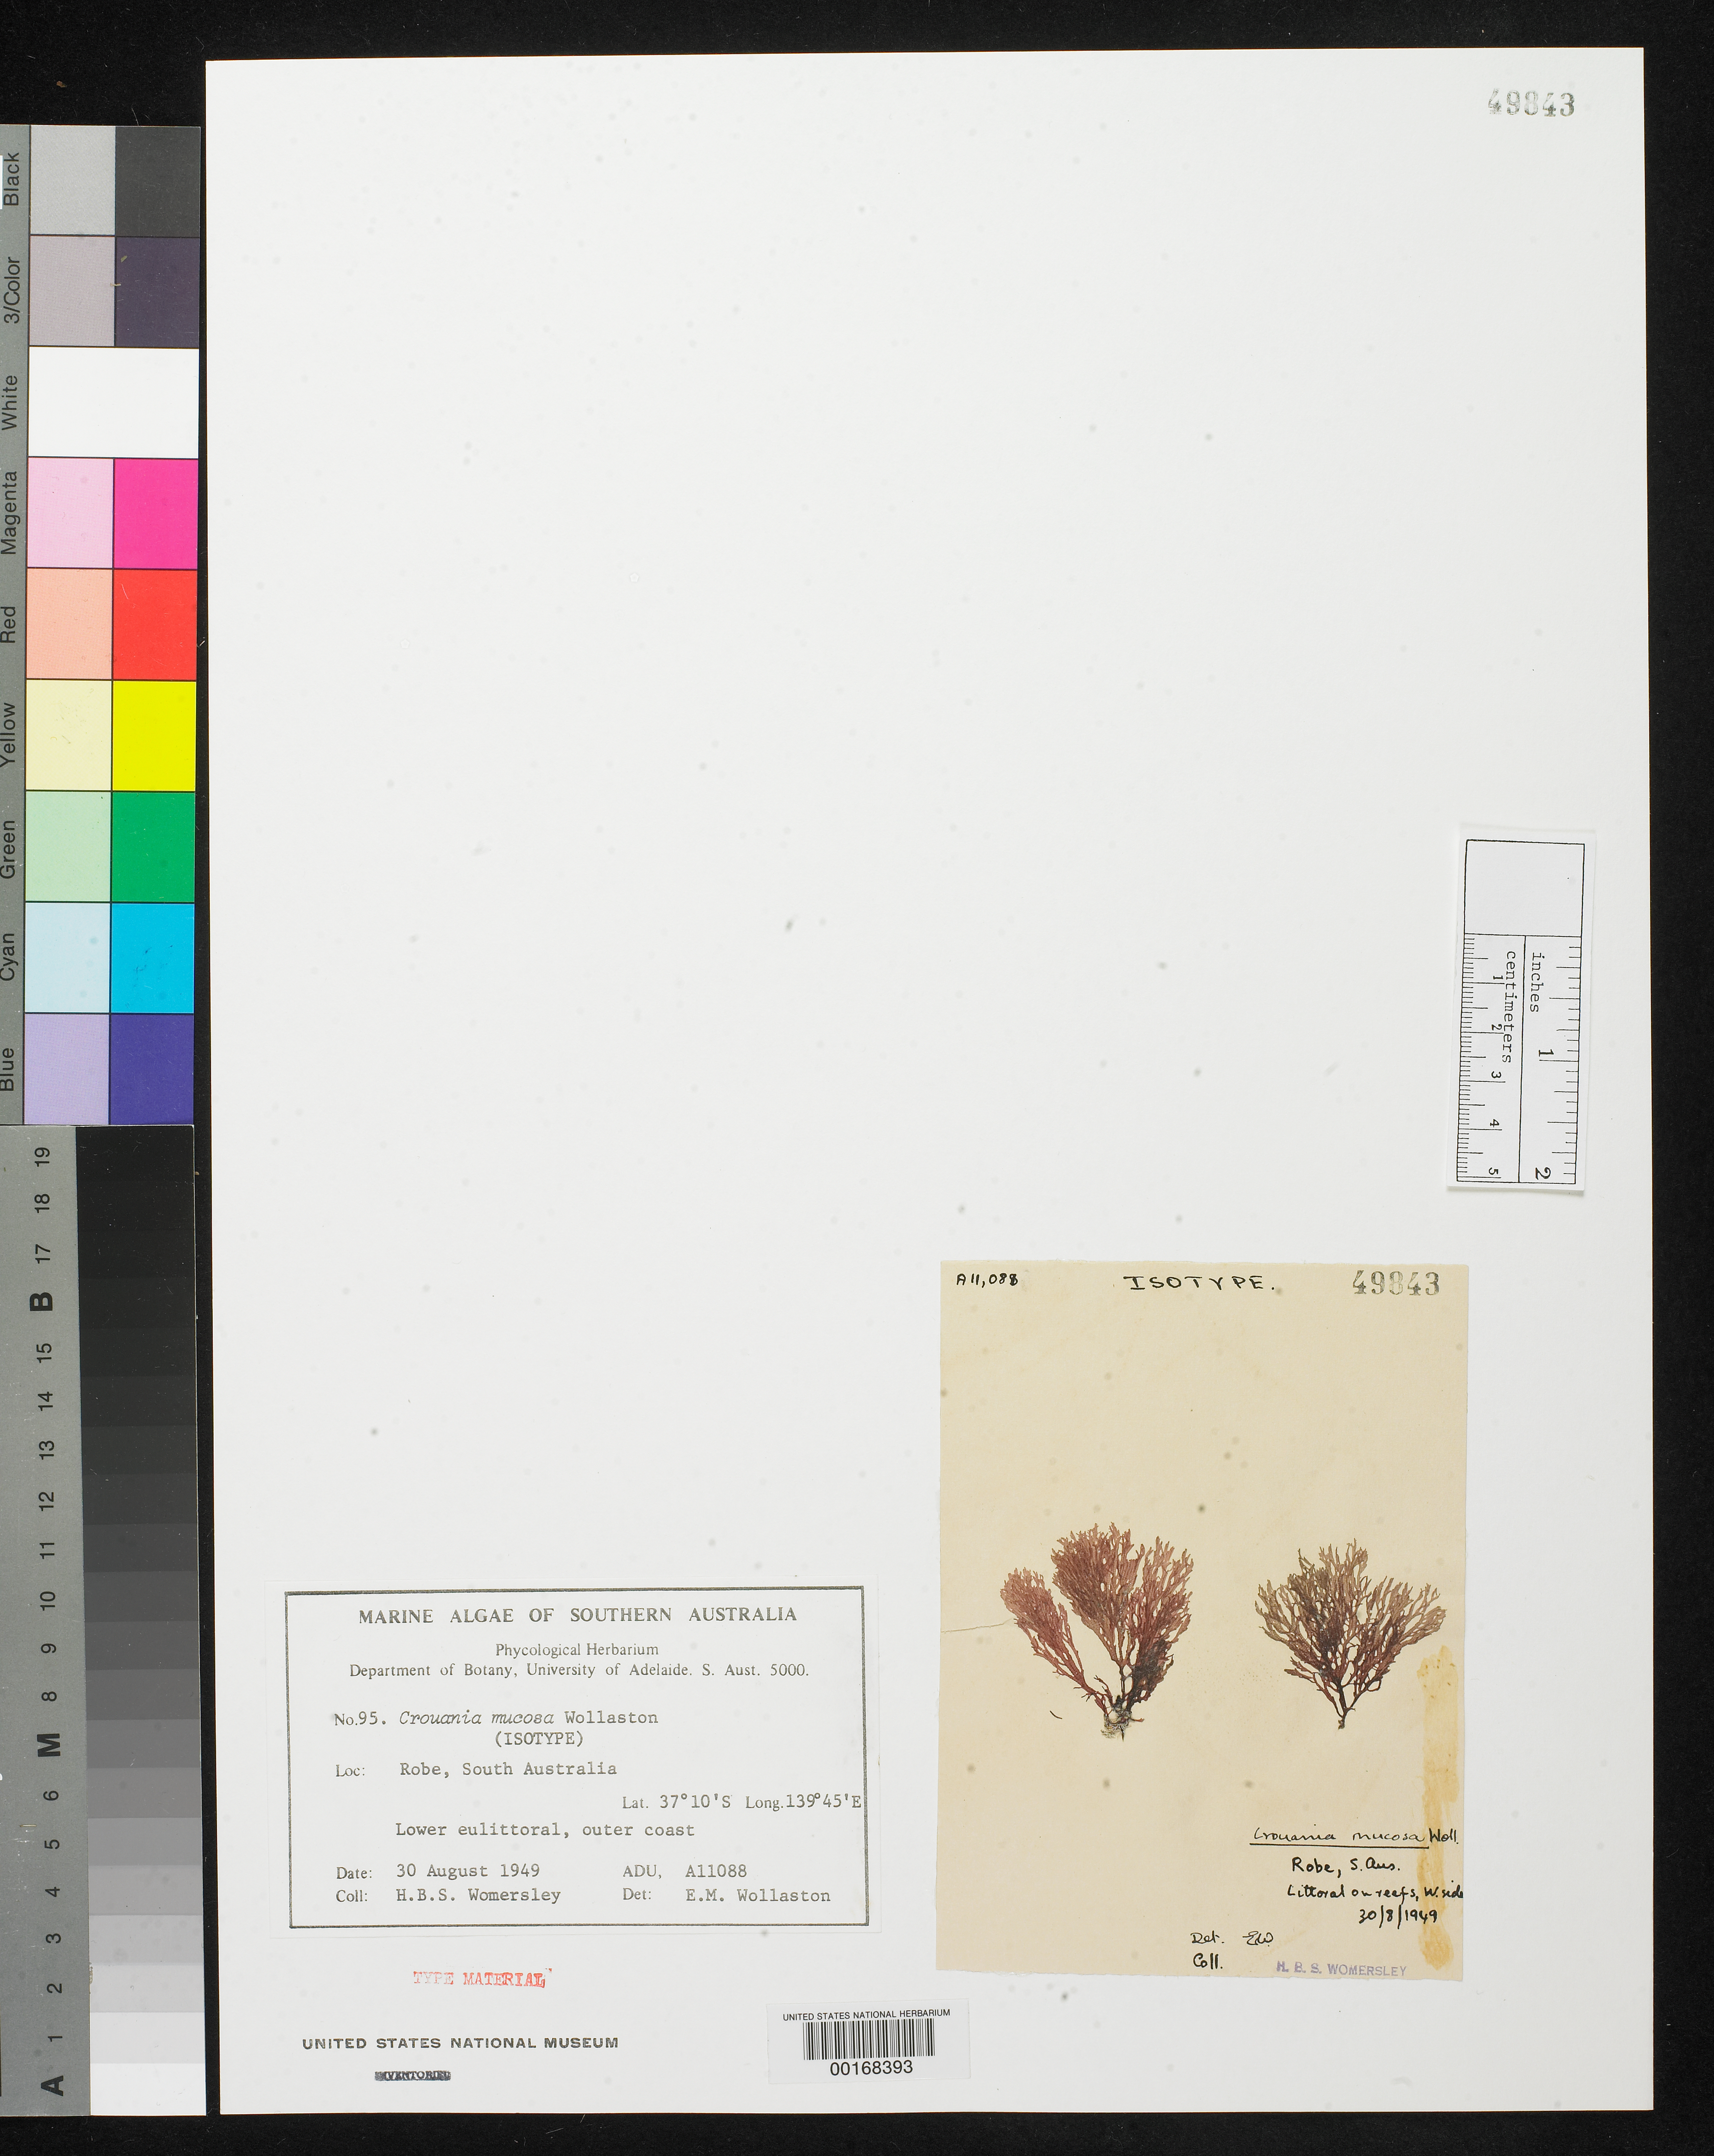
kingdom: Plantae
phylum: Rhodophyta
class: Florideophyceae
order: Ceramiales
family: Callithamniaceae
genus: Crouania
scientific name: Crouania mucosa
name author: Wollaston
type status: Isotype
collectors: H. B. S. Womersley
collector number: ADU A11088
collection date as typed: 30 Aug 1949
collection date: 1949-08-30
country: Australia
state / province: South Australia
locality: Robe.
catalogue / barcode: US 49843